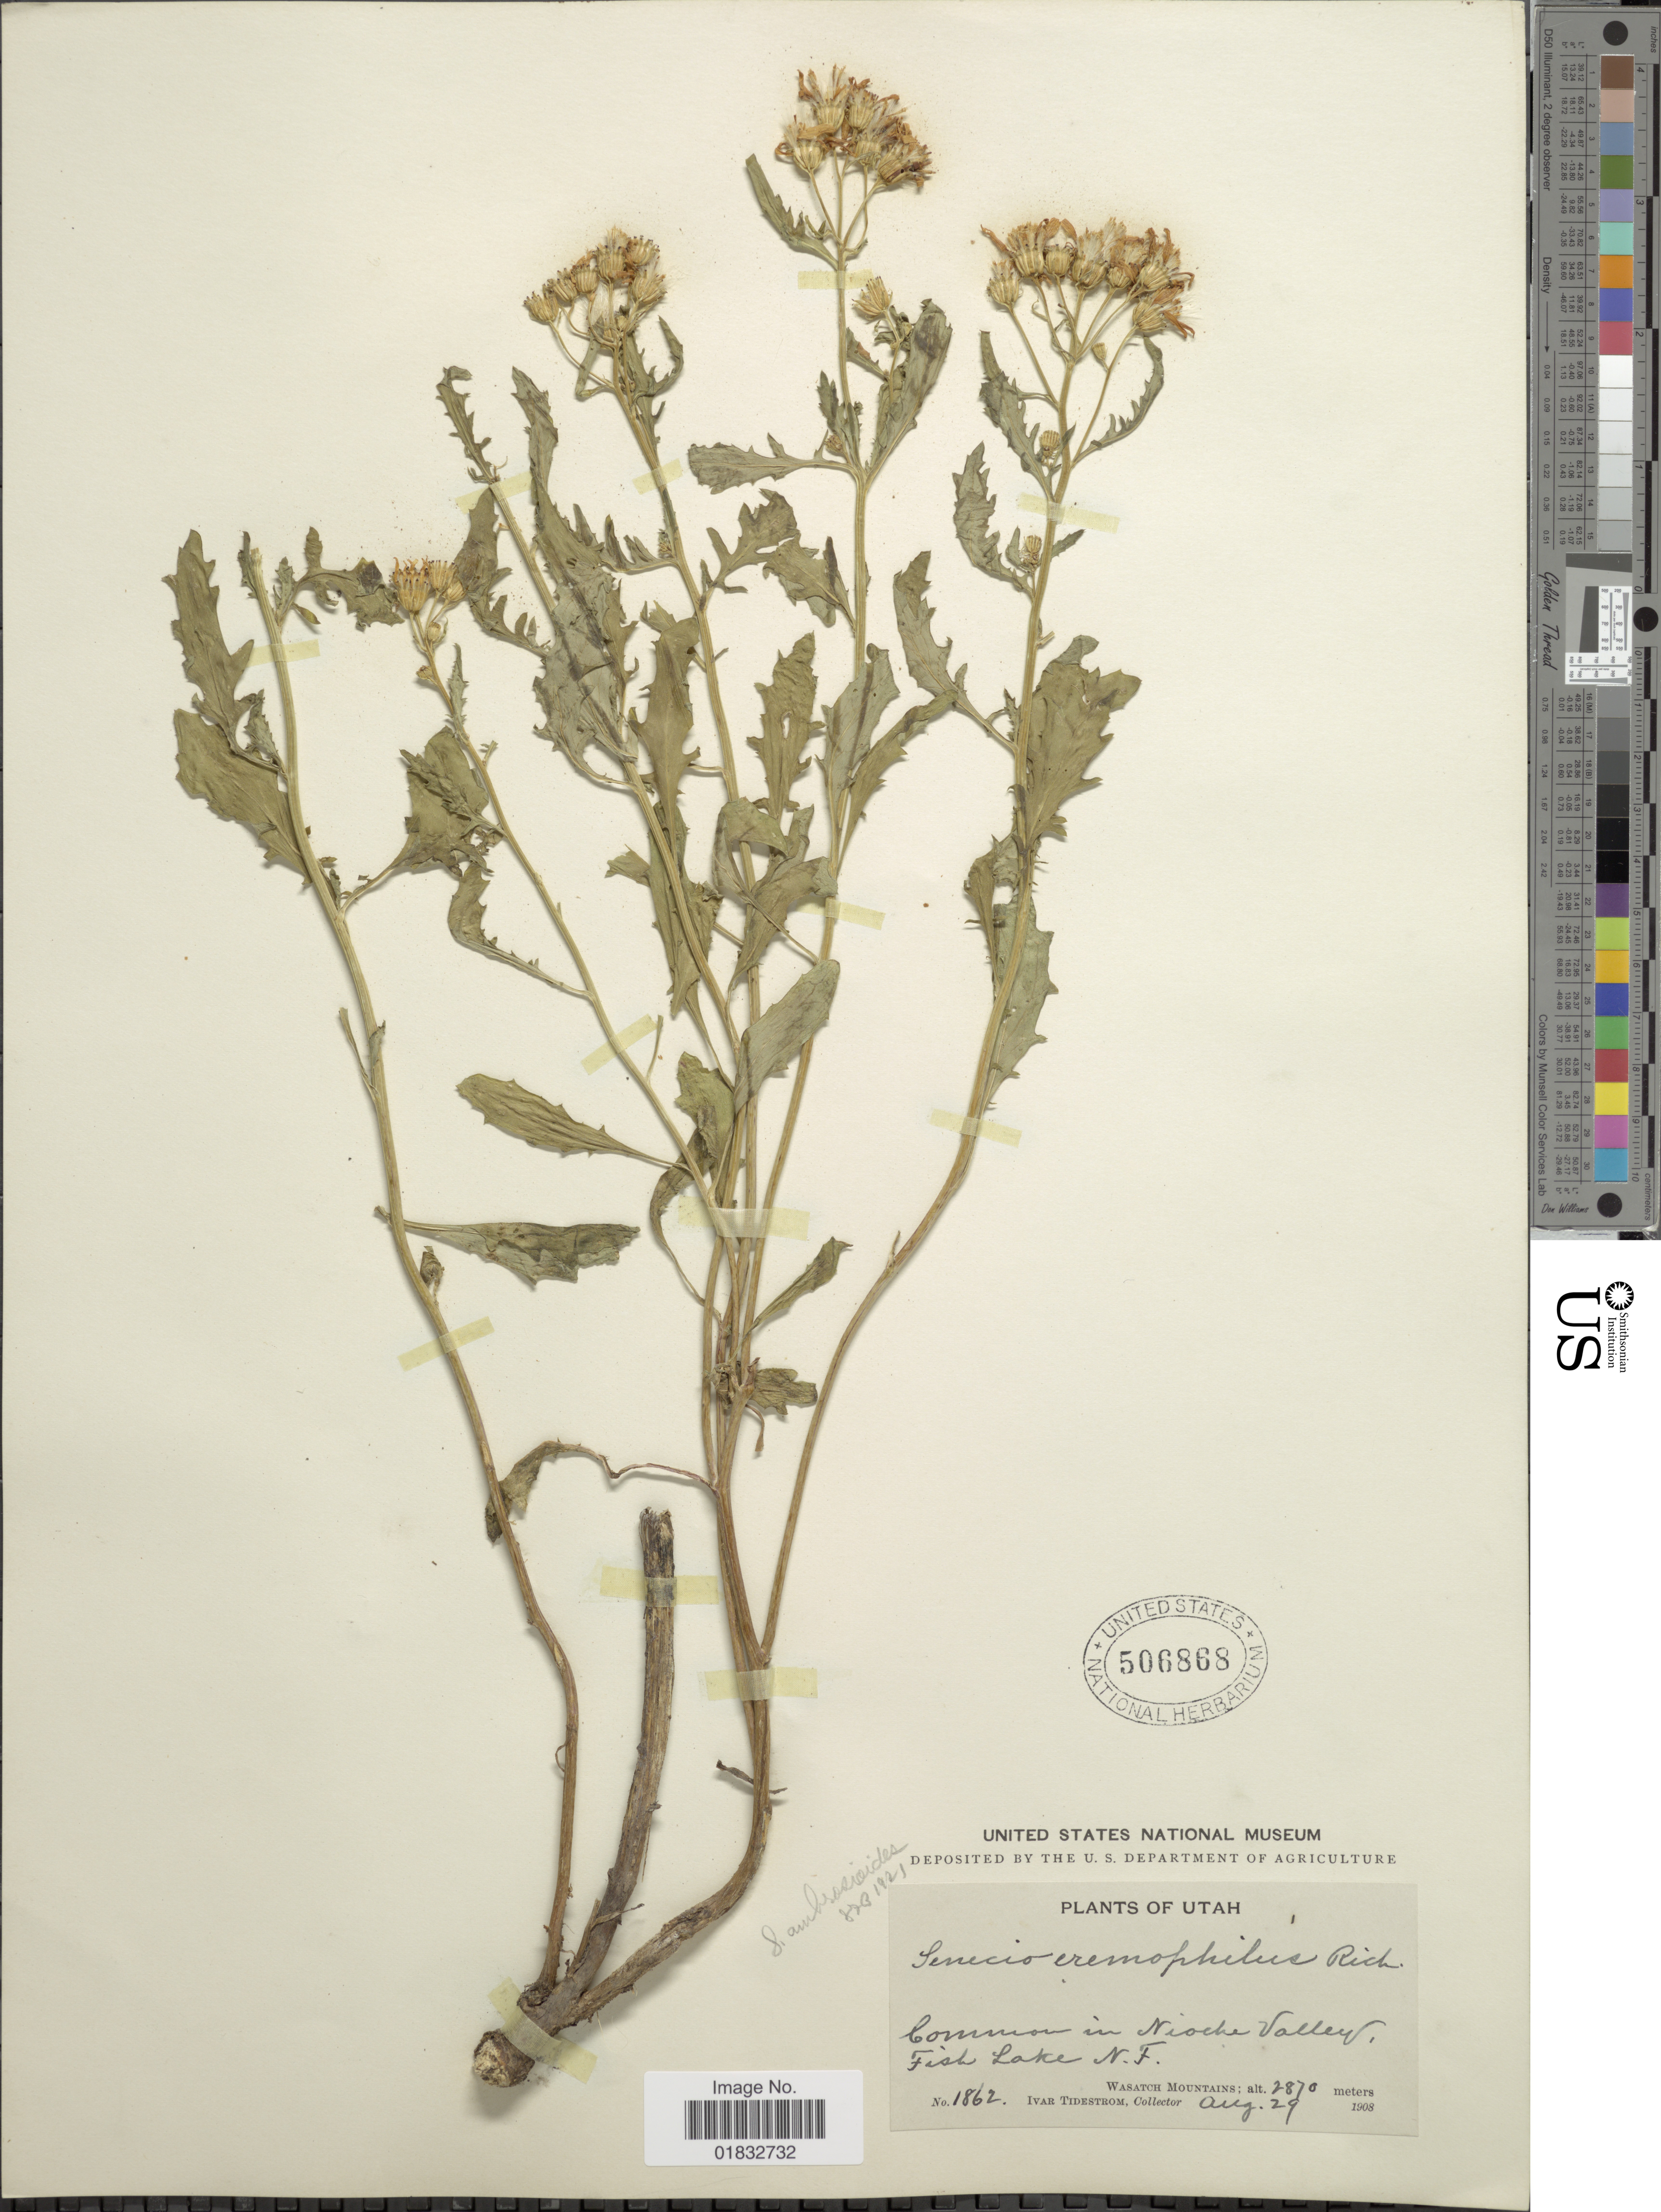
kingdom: Plantae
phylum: Tracheophyta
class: Magnoliopsida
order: Asterales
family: Asteraceae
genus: Senecio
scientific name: Senecio eremophilus var. kingii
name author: (Rydb.) Greenm.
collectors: I. F. Tidestrom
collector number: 1862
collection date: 1908-08-29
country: United States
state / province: Utah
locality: Common in Nioche Valley, Fish Lake N.F., Wasatch Mountains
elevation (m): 2870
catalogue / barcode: US 506868